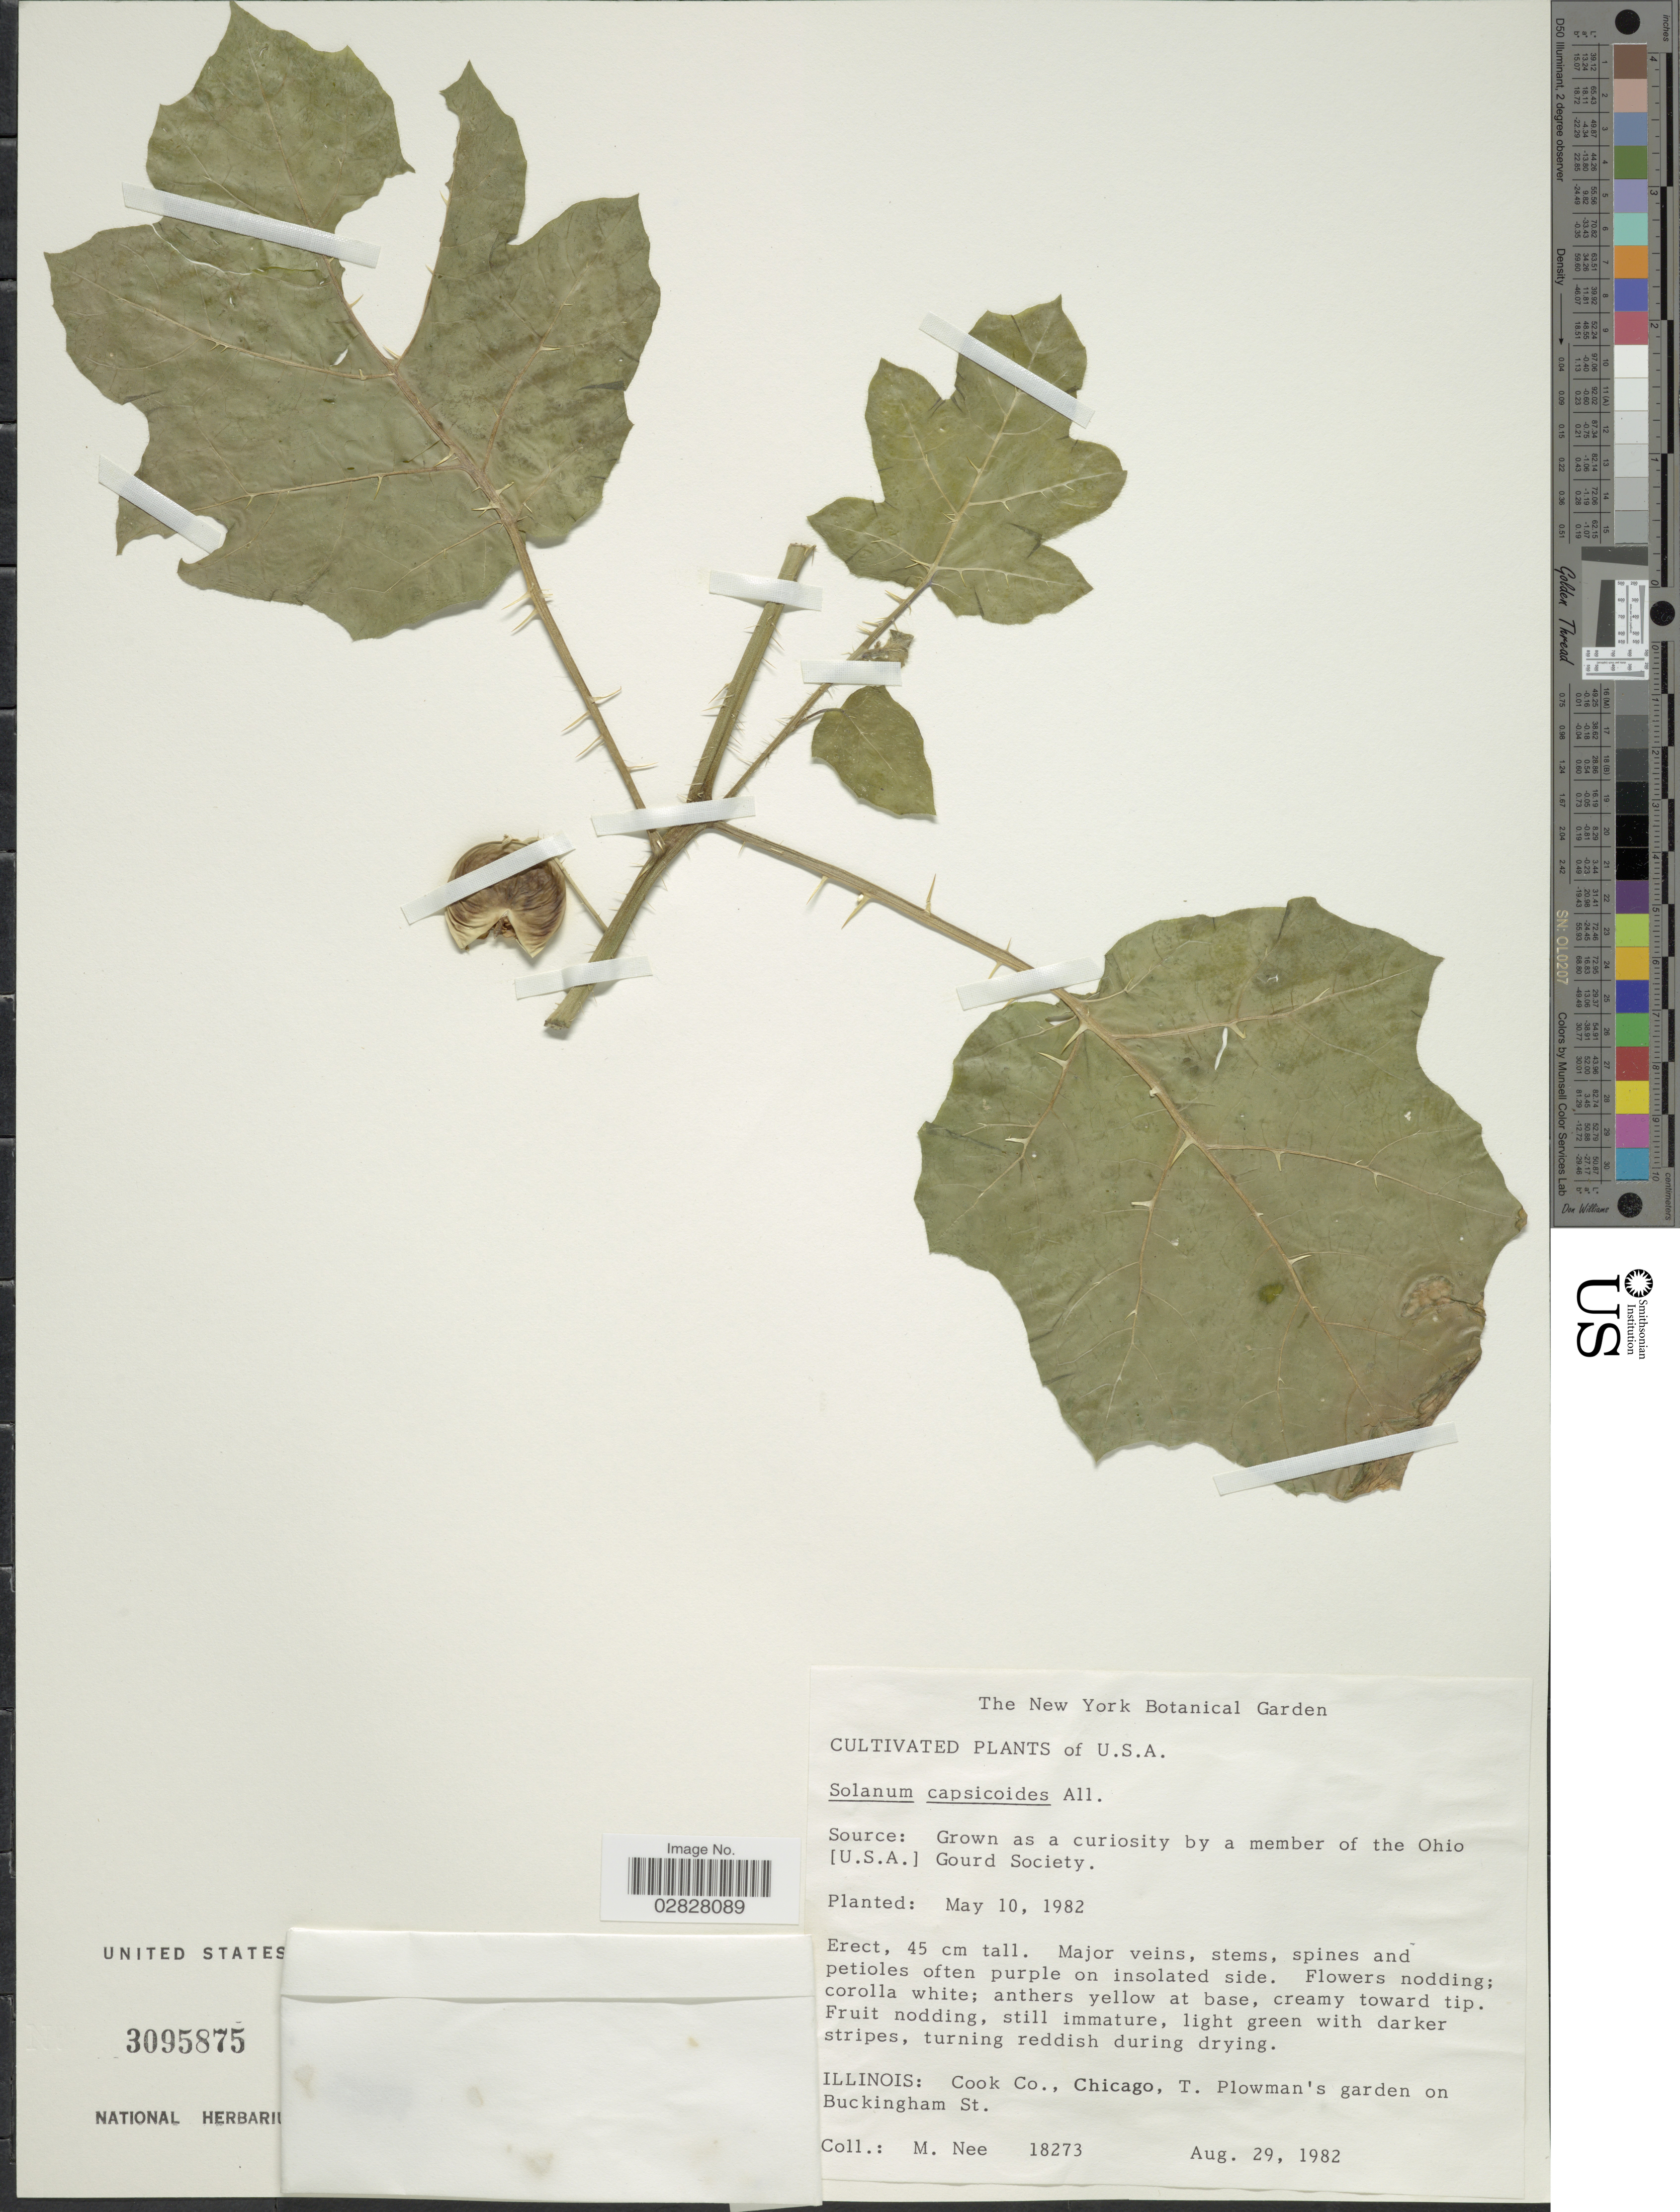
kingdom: Plantae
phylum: Tracheophyta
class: Magnoliopsida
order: Solanales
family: Solanaceae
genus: Solanum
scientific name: Solanum capsicoides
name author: All.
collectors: M. Nee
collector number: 18273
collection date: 1982-08-29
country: United States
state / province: Illinois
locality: Cook Co., Chicago T. Plowman's garden on Buckingham St.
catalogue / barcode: US 3095875